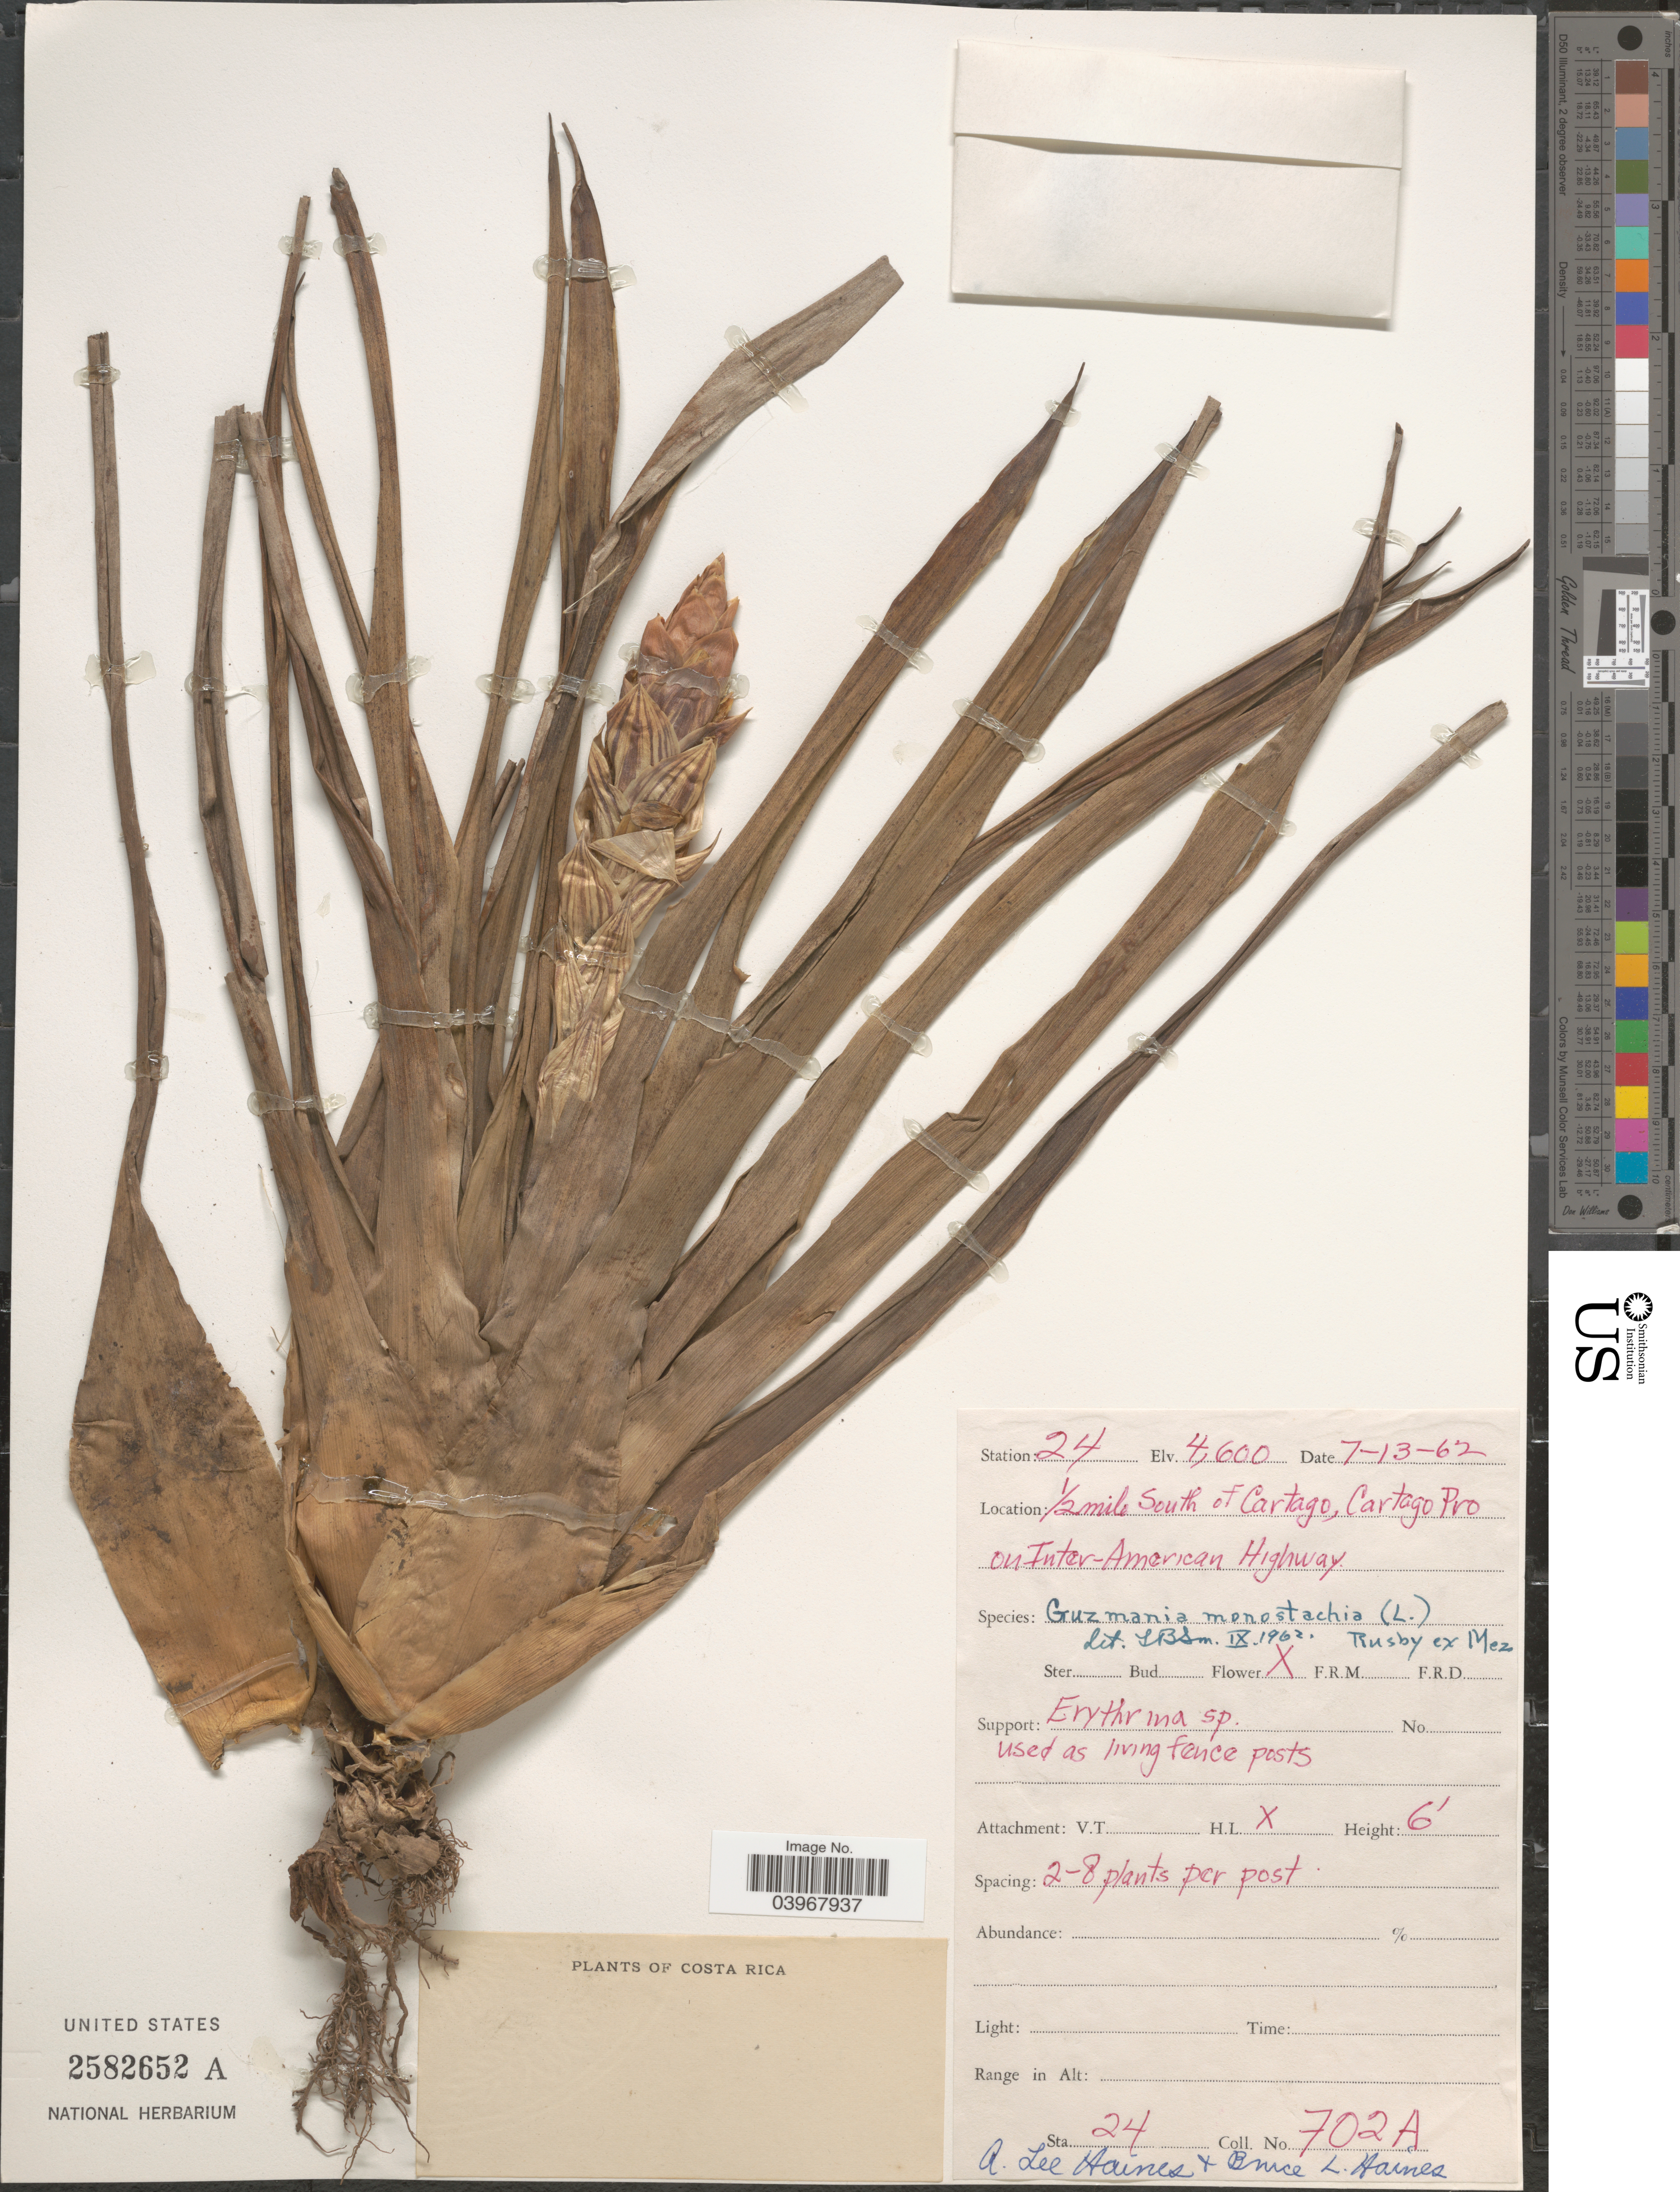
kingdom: Plantae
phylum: Tracheophyta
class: Liliopsida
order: Poales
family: Bromeliaceae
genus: Guzmania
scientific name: Guzmania monostachia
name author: (L.) Rusby ex Mez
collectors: A. L. Haines & B. L. Haines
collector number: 702A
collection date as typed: Transcribed d/m/y: 13/7/62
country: Costa Rica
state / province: Cartago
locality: Station 24. ½ mile South of Cartago, on Inter-American Highway.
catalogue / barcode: US 2582652A